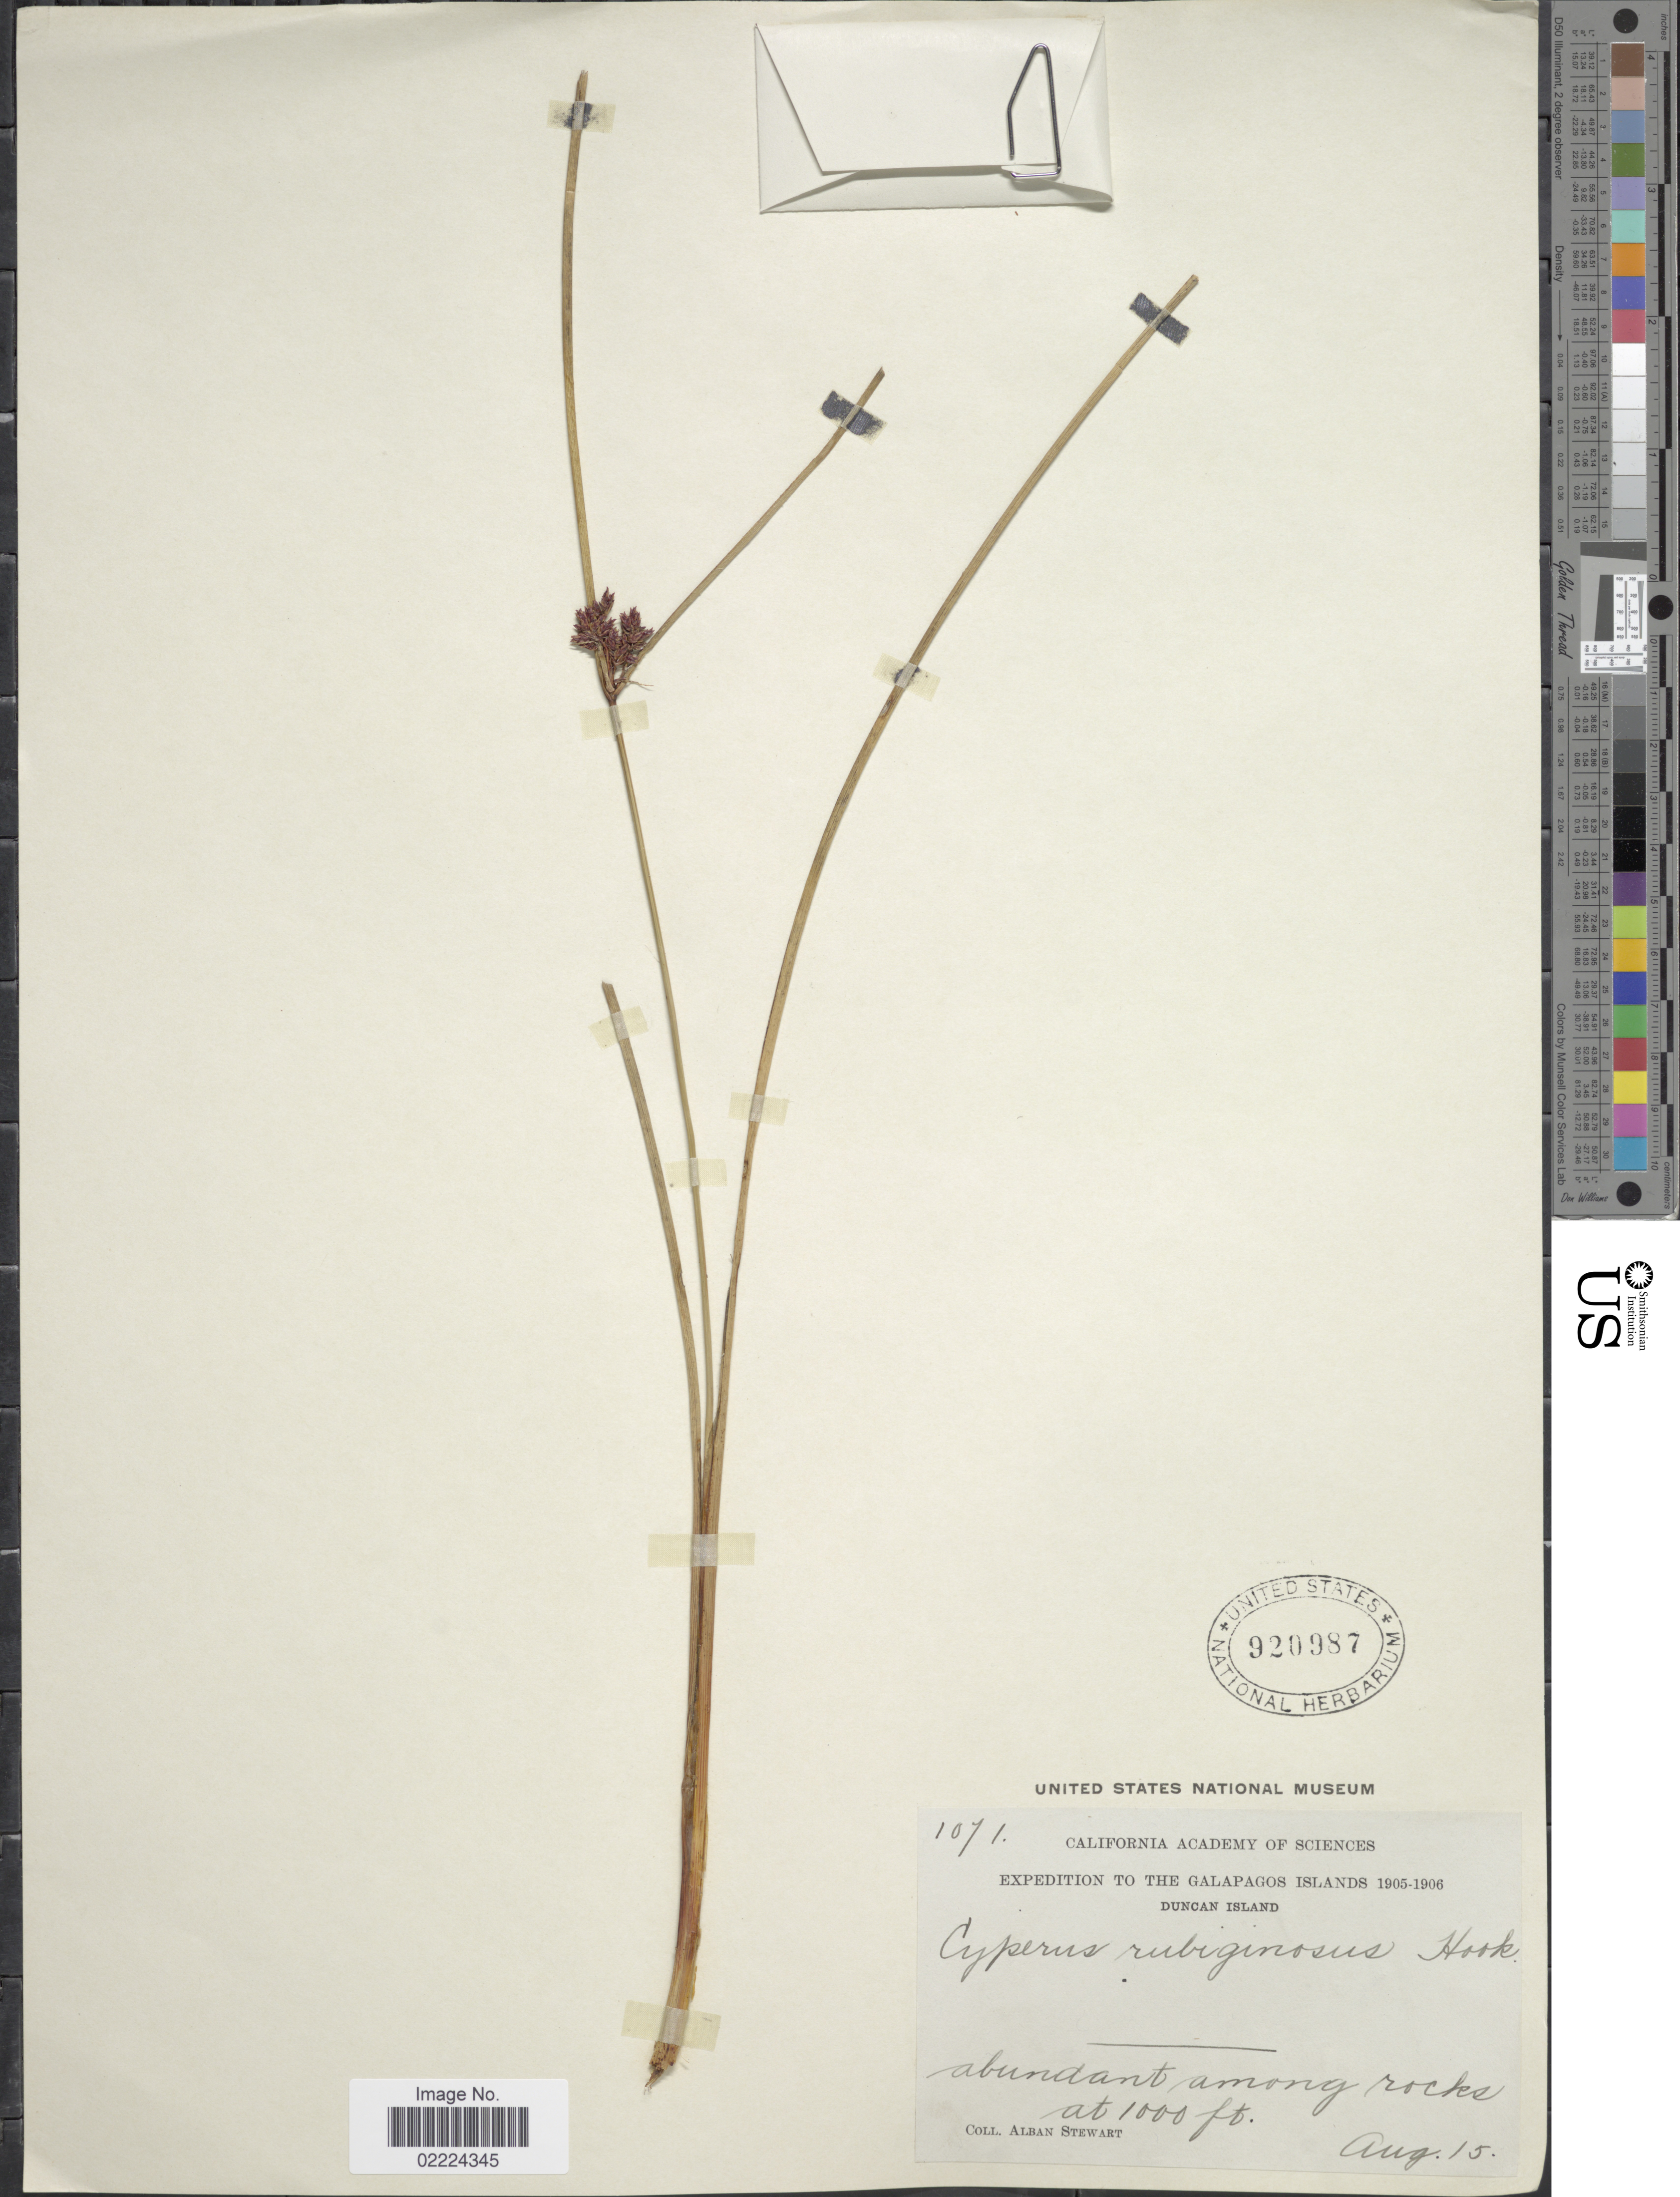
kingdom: Plantae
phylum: Tracheophyta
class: Liliopsida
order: Poales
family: Cyperaceae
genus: Cyperus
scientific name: Cyperus rubiginosus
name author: Hook. f.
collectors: A. Stewart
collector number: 1071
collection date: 1905-08-15/1906-08-15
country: Ecuador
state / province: Colón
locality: Galapagos Islands, Duncan Island,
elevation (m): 305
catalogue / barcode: US 920987